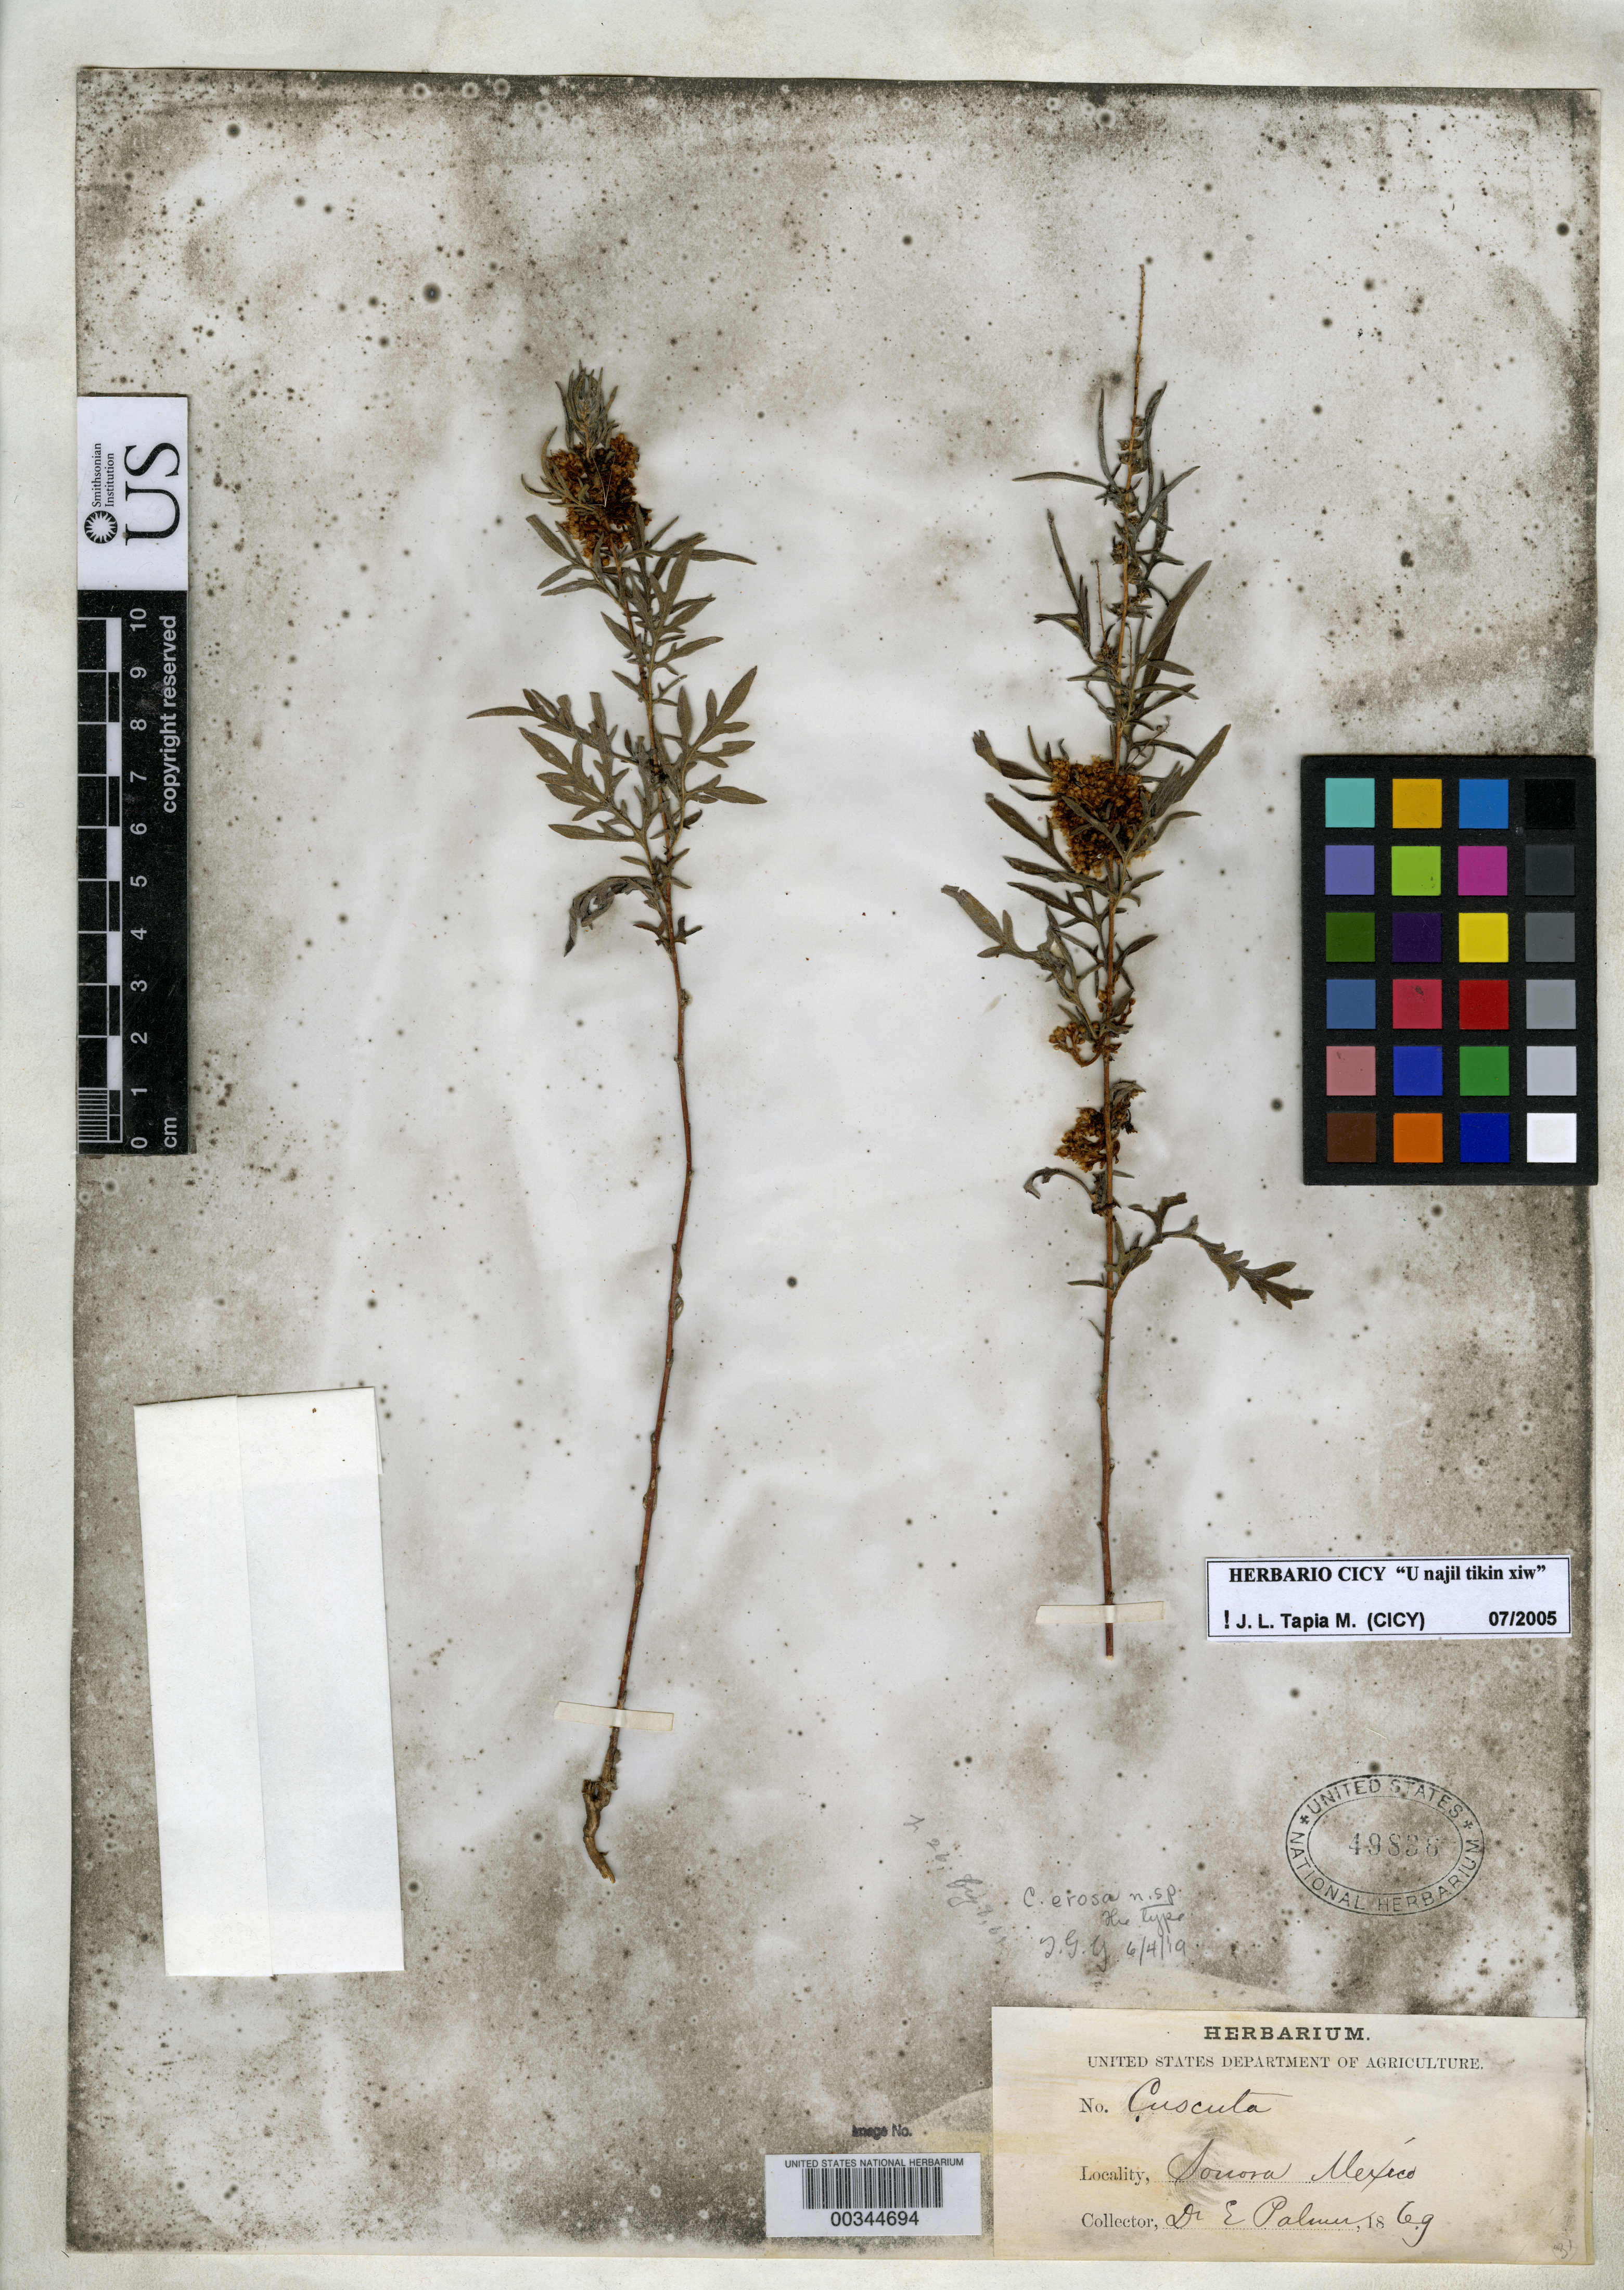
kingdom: Plantae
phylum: Tracheophyta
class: Magnoliopsida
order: Solanales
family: Convolvulaceae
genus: Cuscuta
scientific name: Cuscuta erosa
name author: Yunck.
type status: Holotype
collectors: E. Palmer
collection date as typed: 1869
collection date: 1869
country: Mexico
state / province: Sonora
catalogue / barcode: US 49836